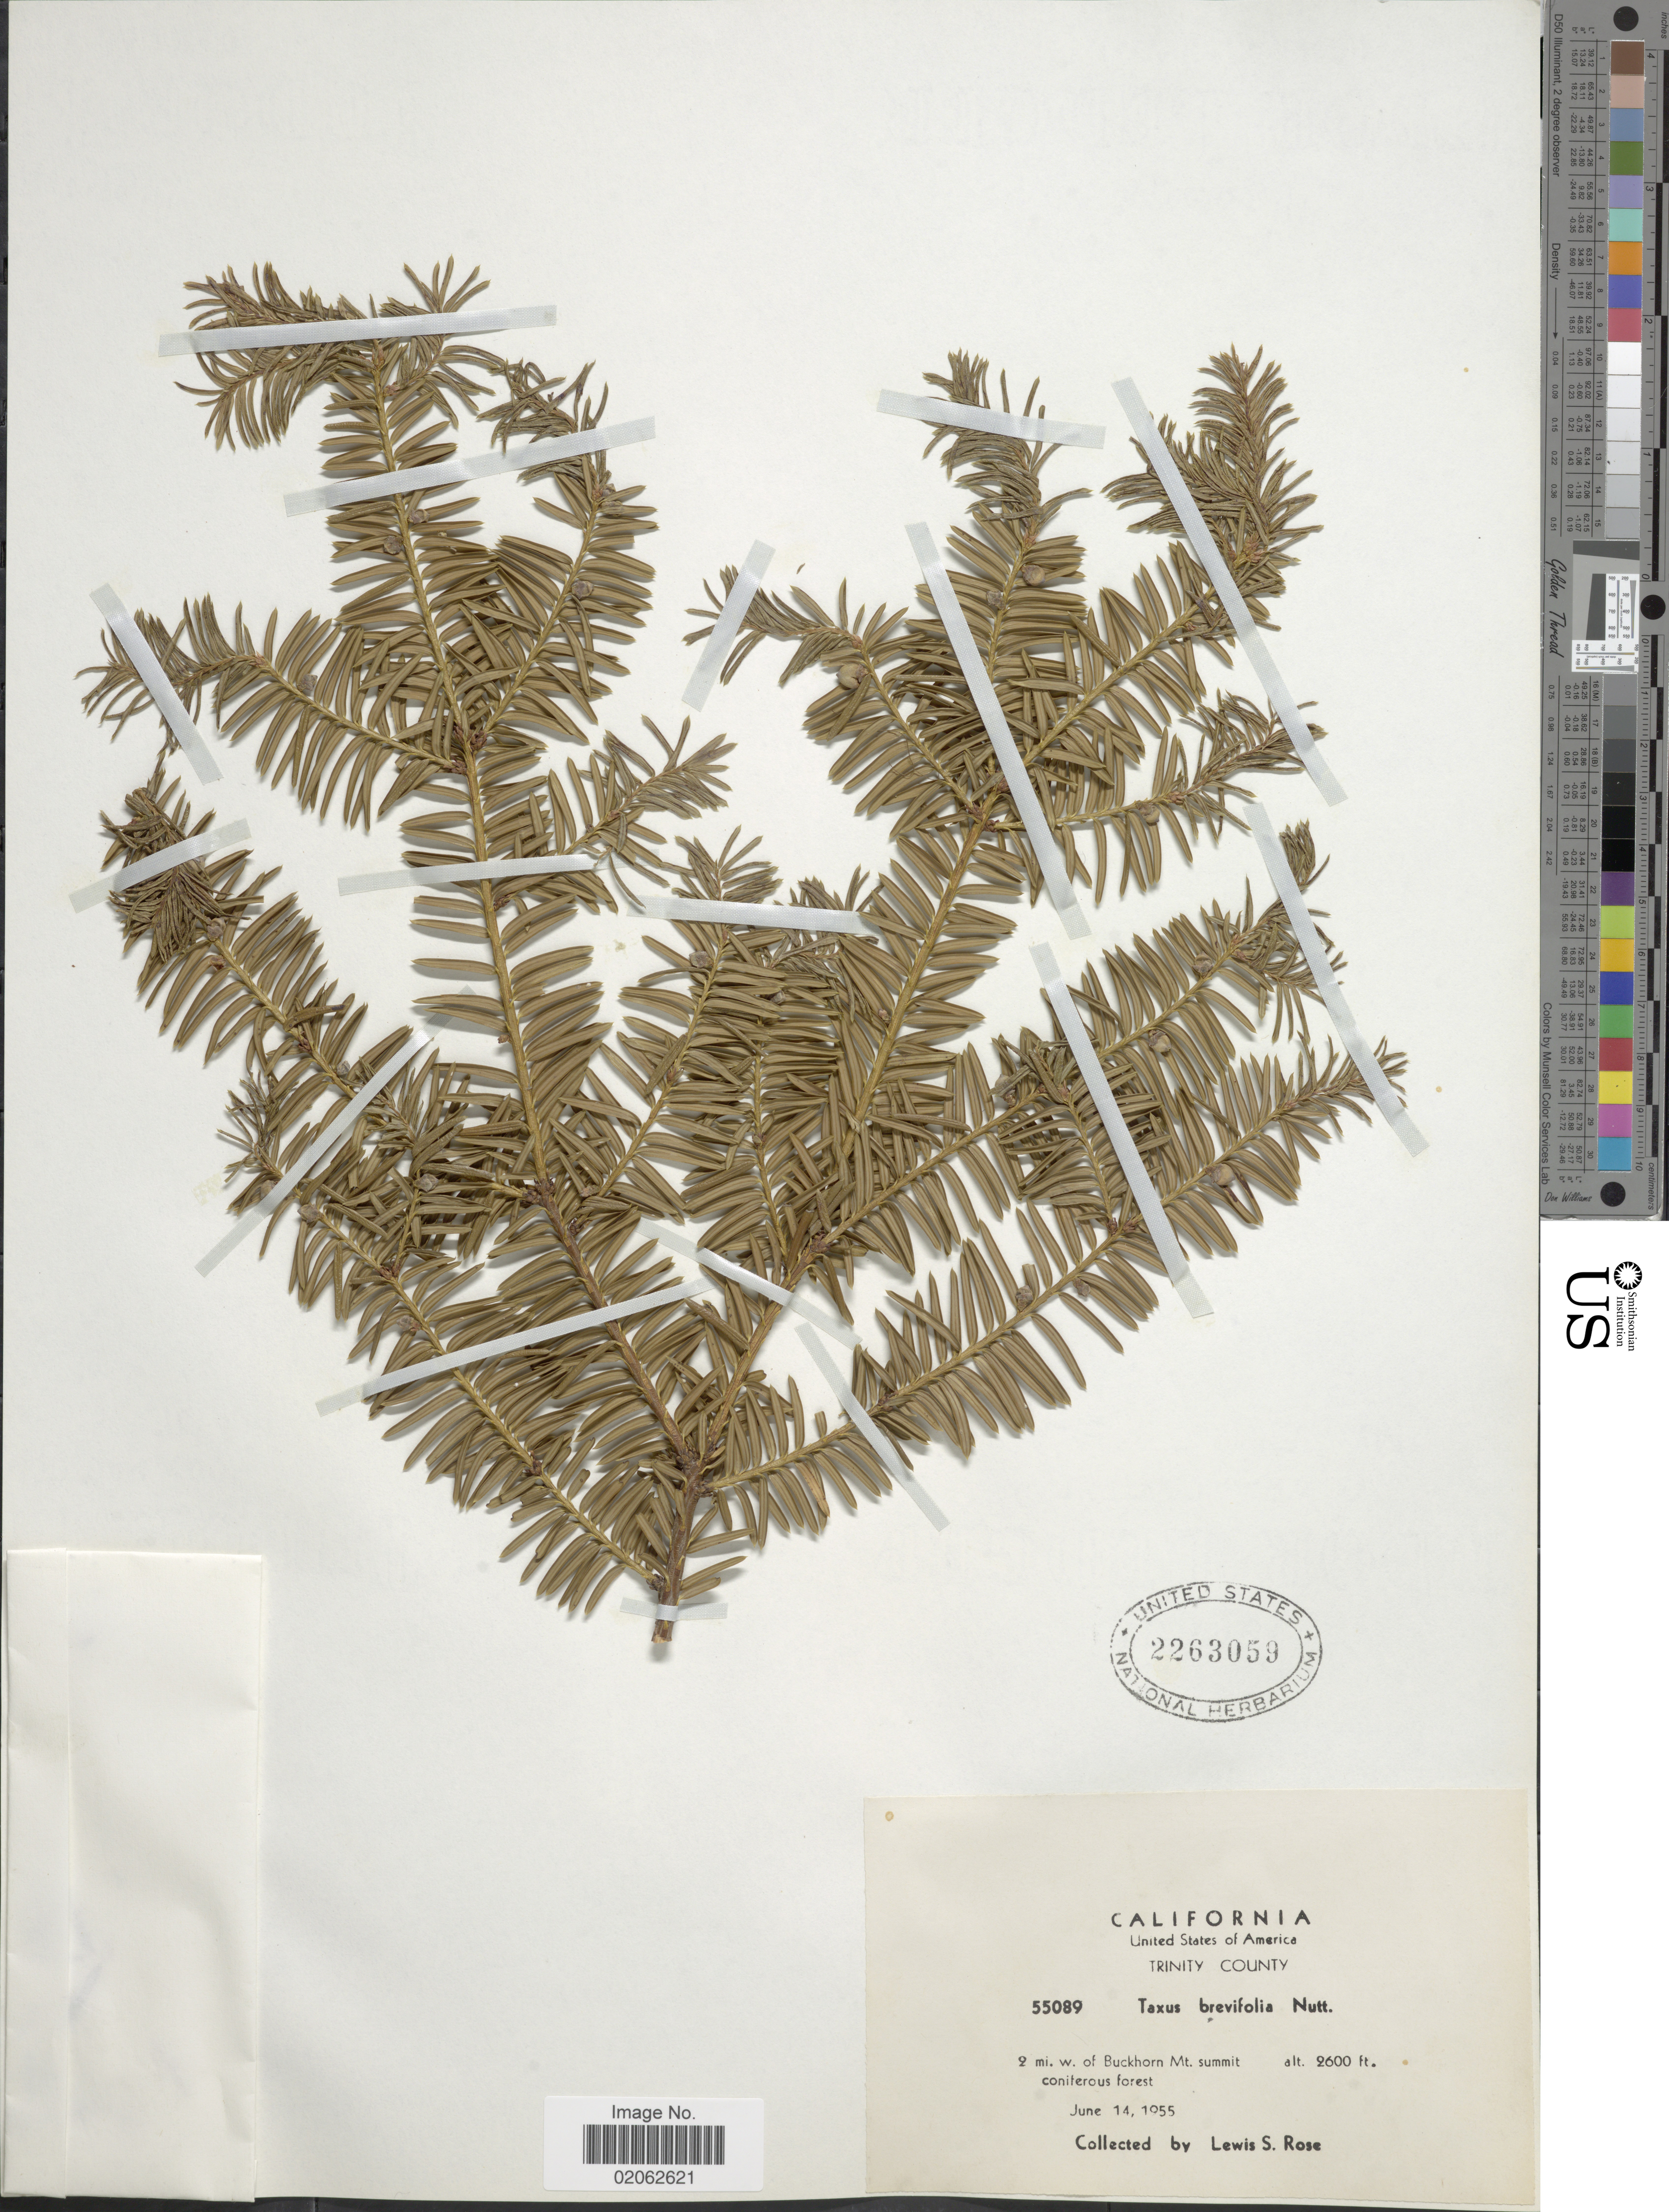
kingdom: Plantae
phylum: Tracheophyta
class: Pinopsida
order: Pinales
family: Taxaceae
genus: Taxus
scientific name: Taxus brevifolia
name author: Nutt.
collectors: L. S. Rose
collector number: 55089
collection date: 1955-06-14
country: United States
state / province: California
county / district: Trinity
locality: Trinity County, 2 mi. w. of Buckhorn Mt. Summit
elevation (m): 792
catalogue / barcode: US 2263059